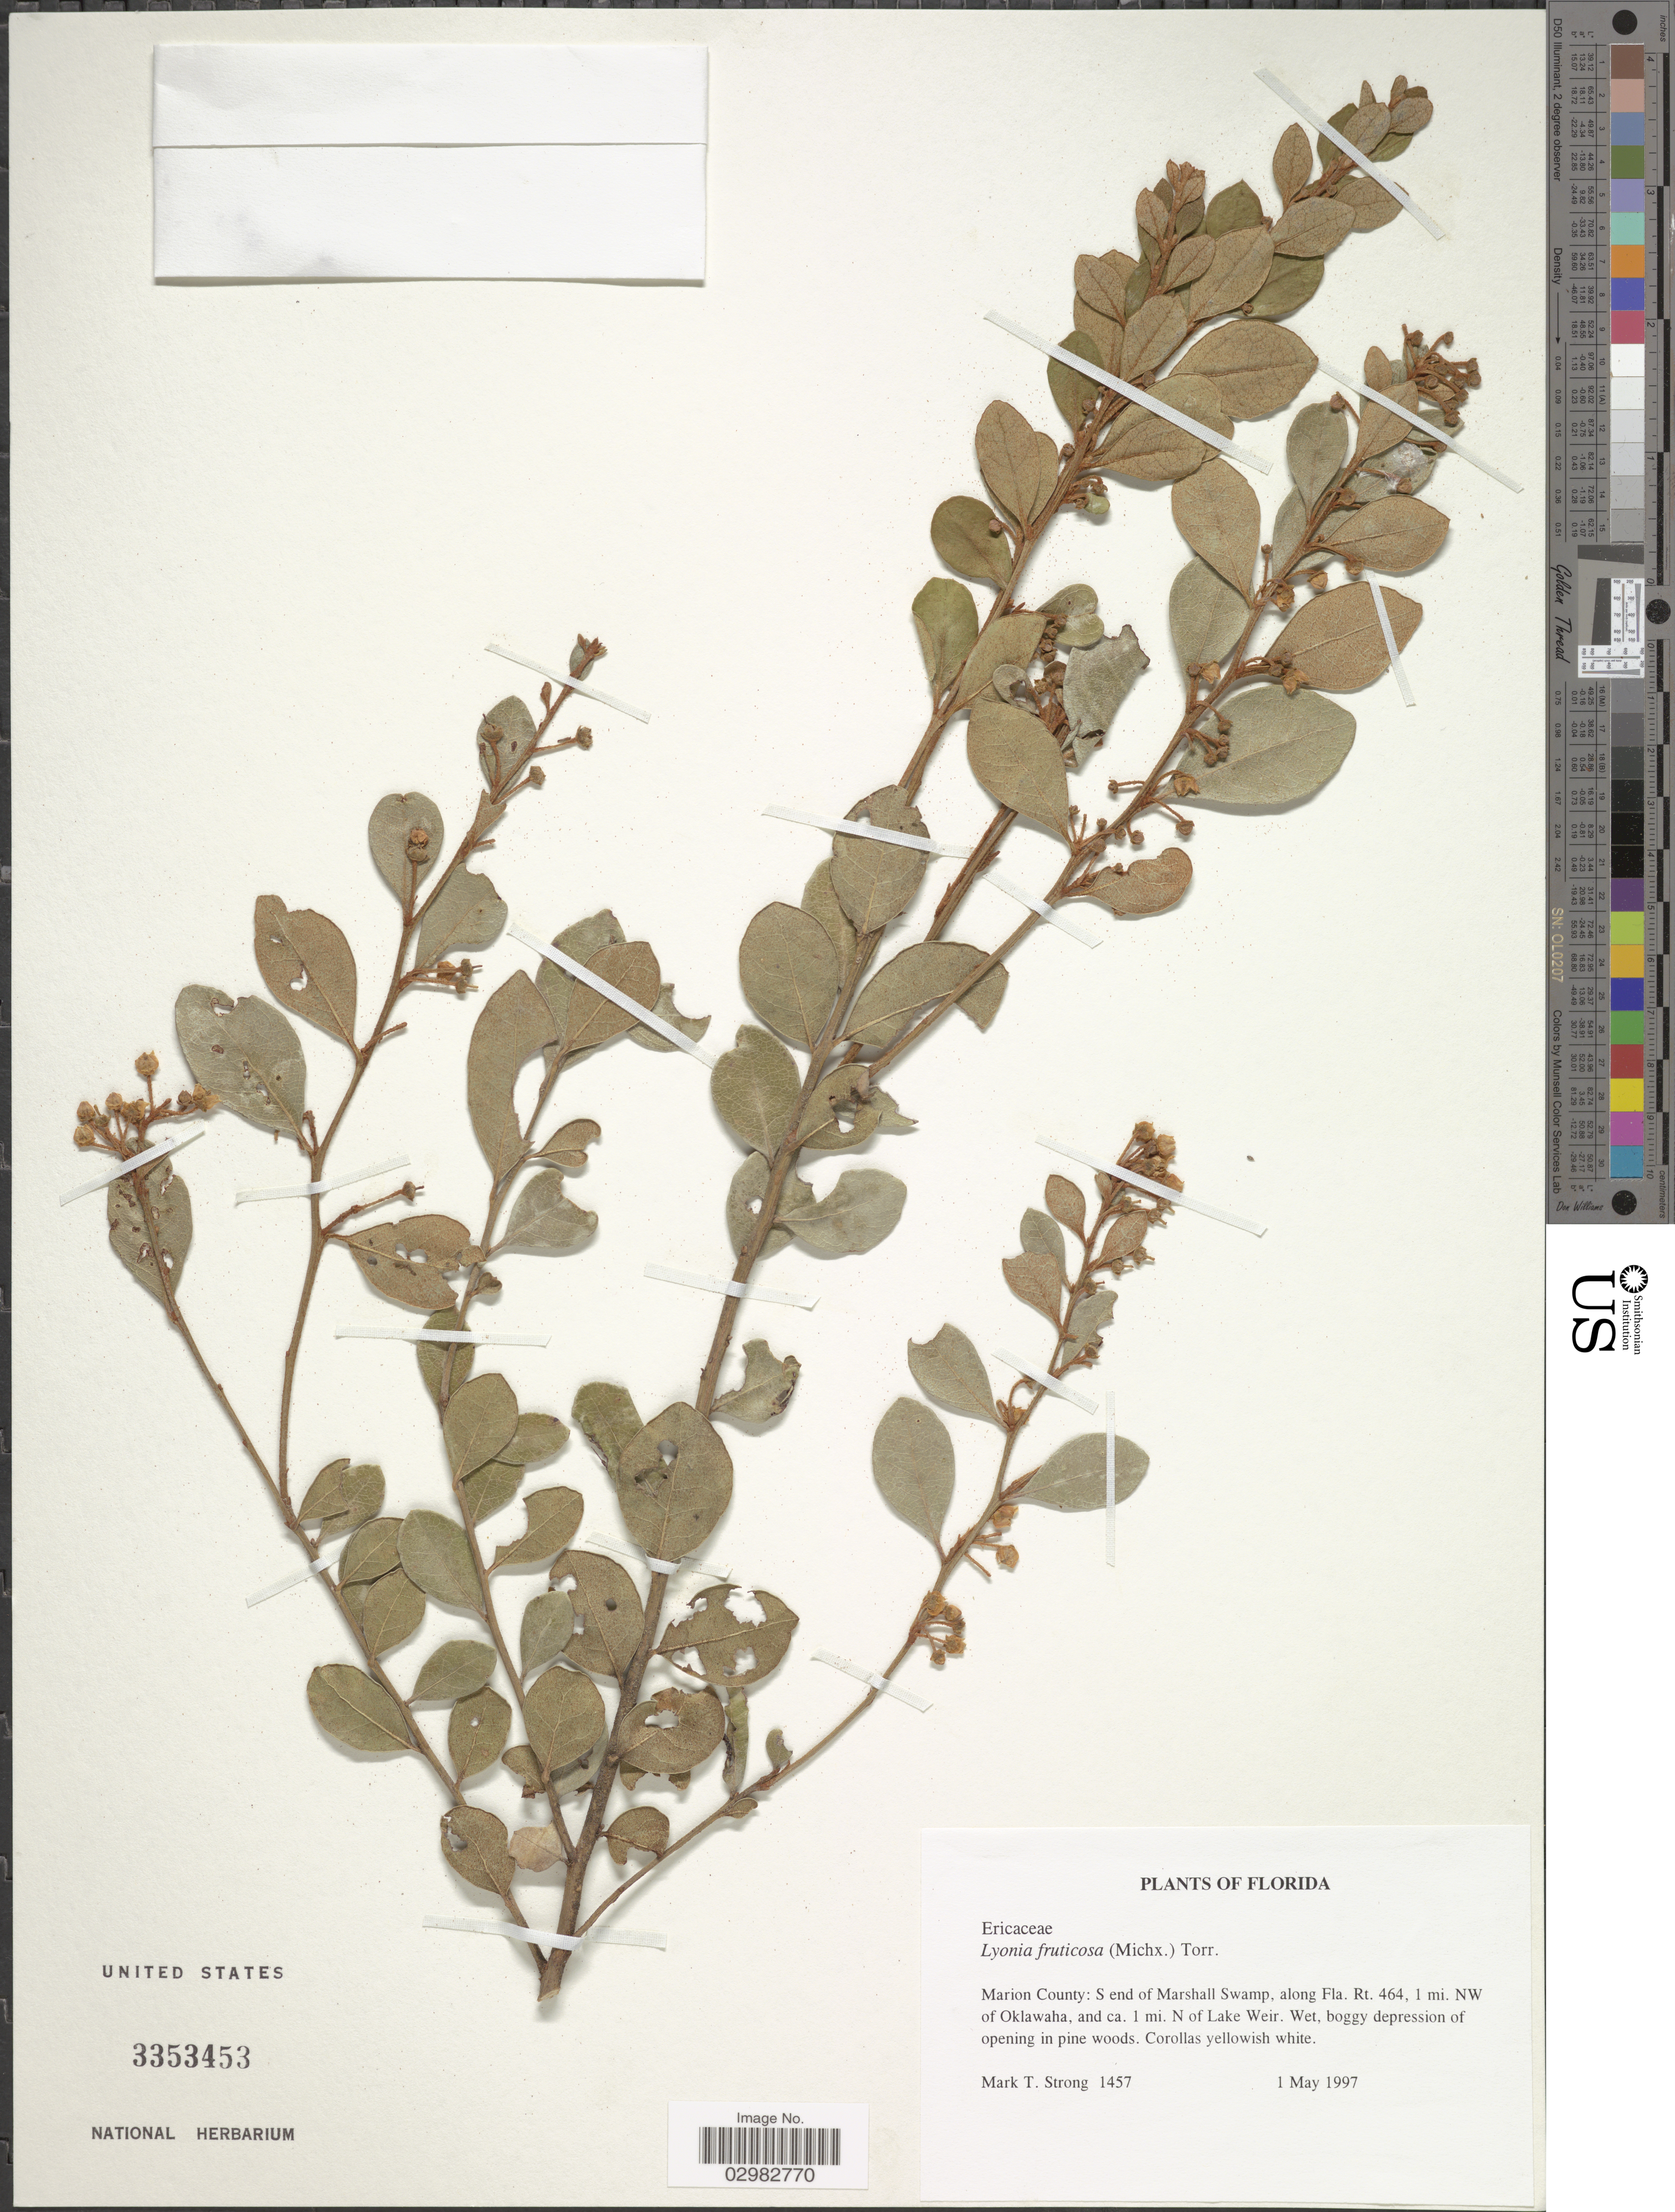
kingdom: Plantae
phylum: Tracheophyta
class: Magnoliopsida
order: Ericales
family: Ericaceae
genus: Lyonia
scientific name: Lyonia fruticosa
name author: (Michx.) G.S. Torr.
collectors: M. T. Strong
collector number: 1457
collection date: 1997-05-01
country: United States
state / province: Florida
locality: Marion County, S end of Marshall Swamp, along Fla. Rt. 464, 1 mi. NW of Oklawaha, and ca. 1 mi. N of Lake Weir.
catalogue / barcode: US 3353453